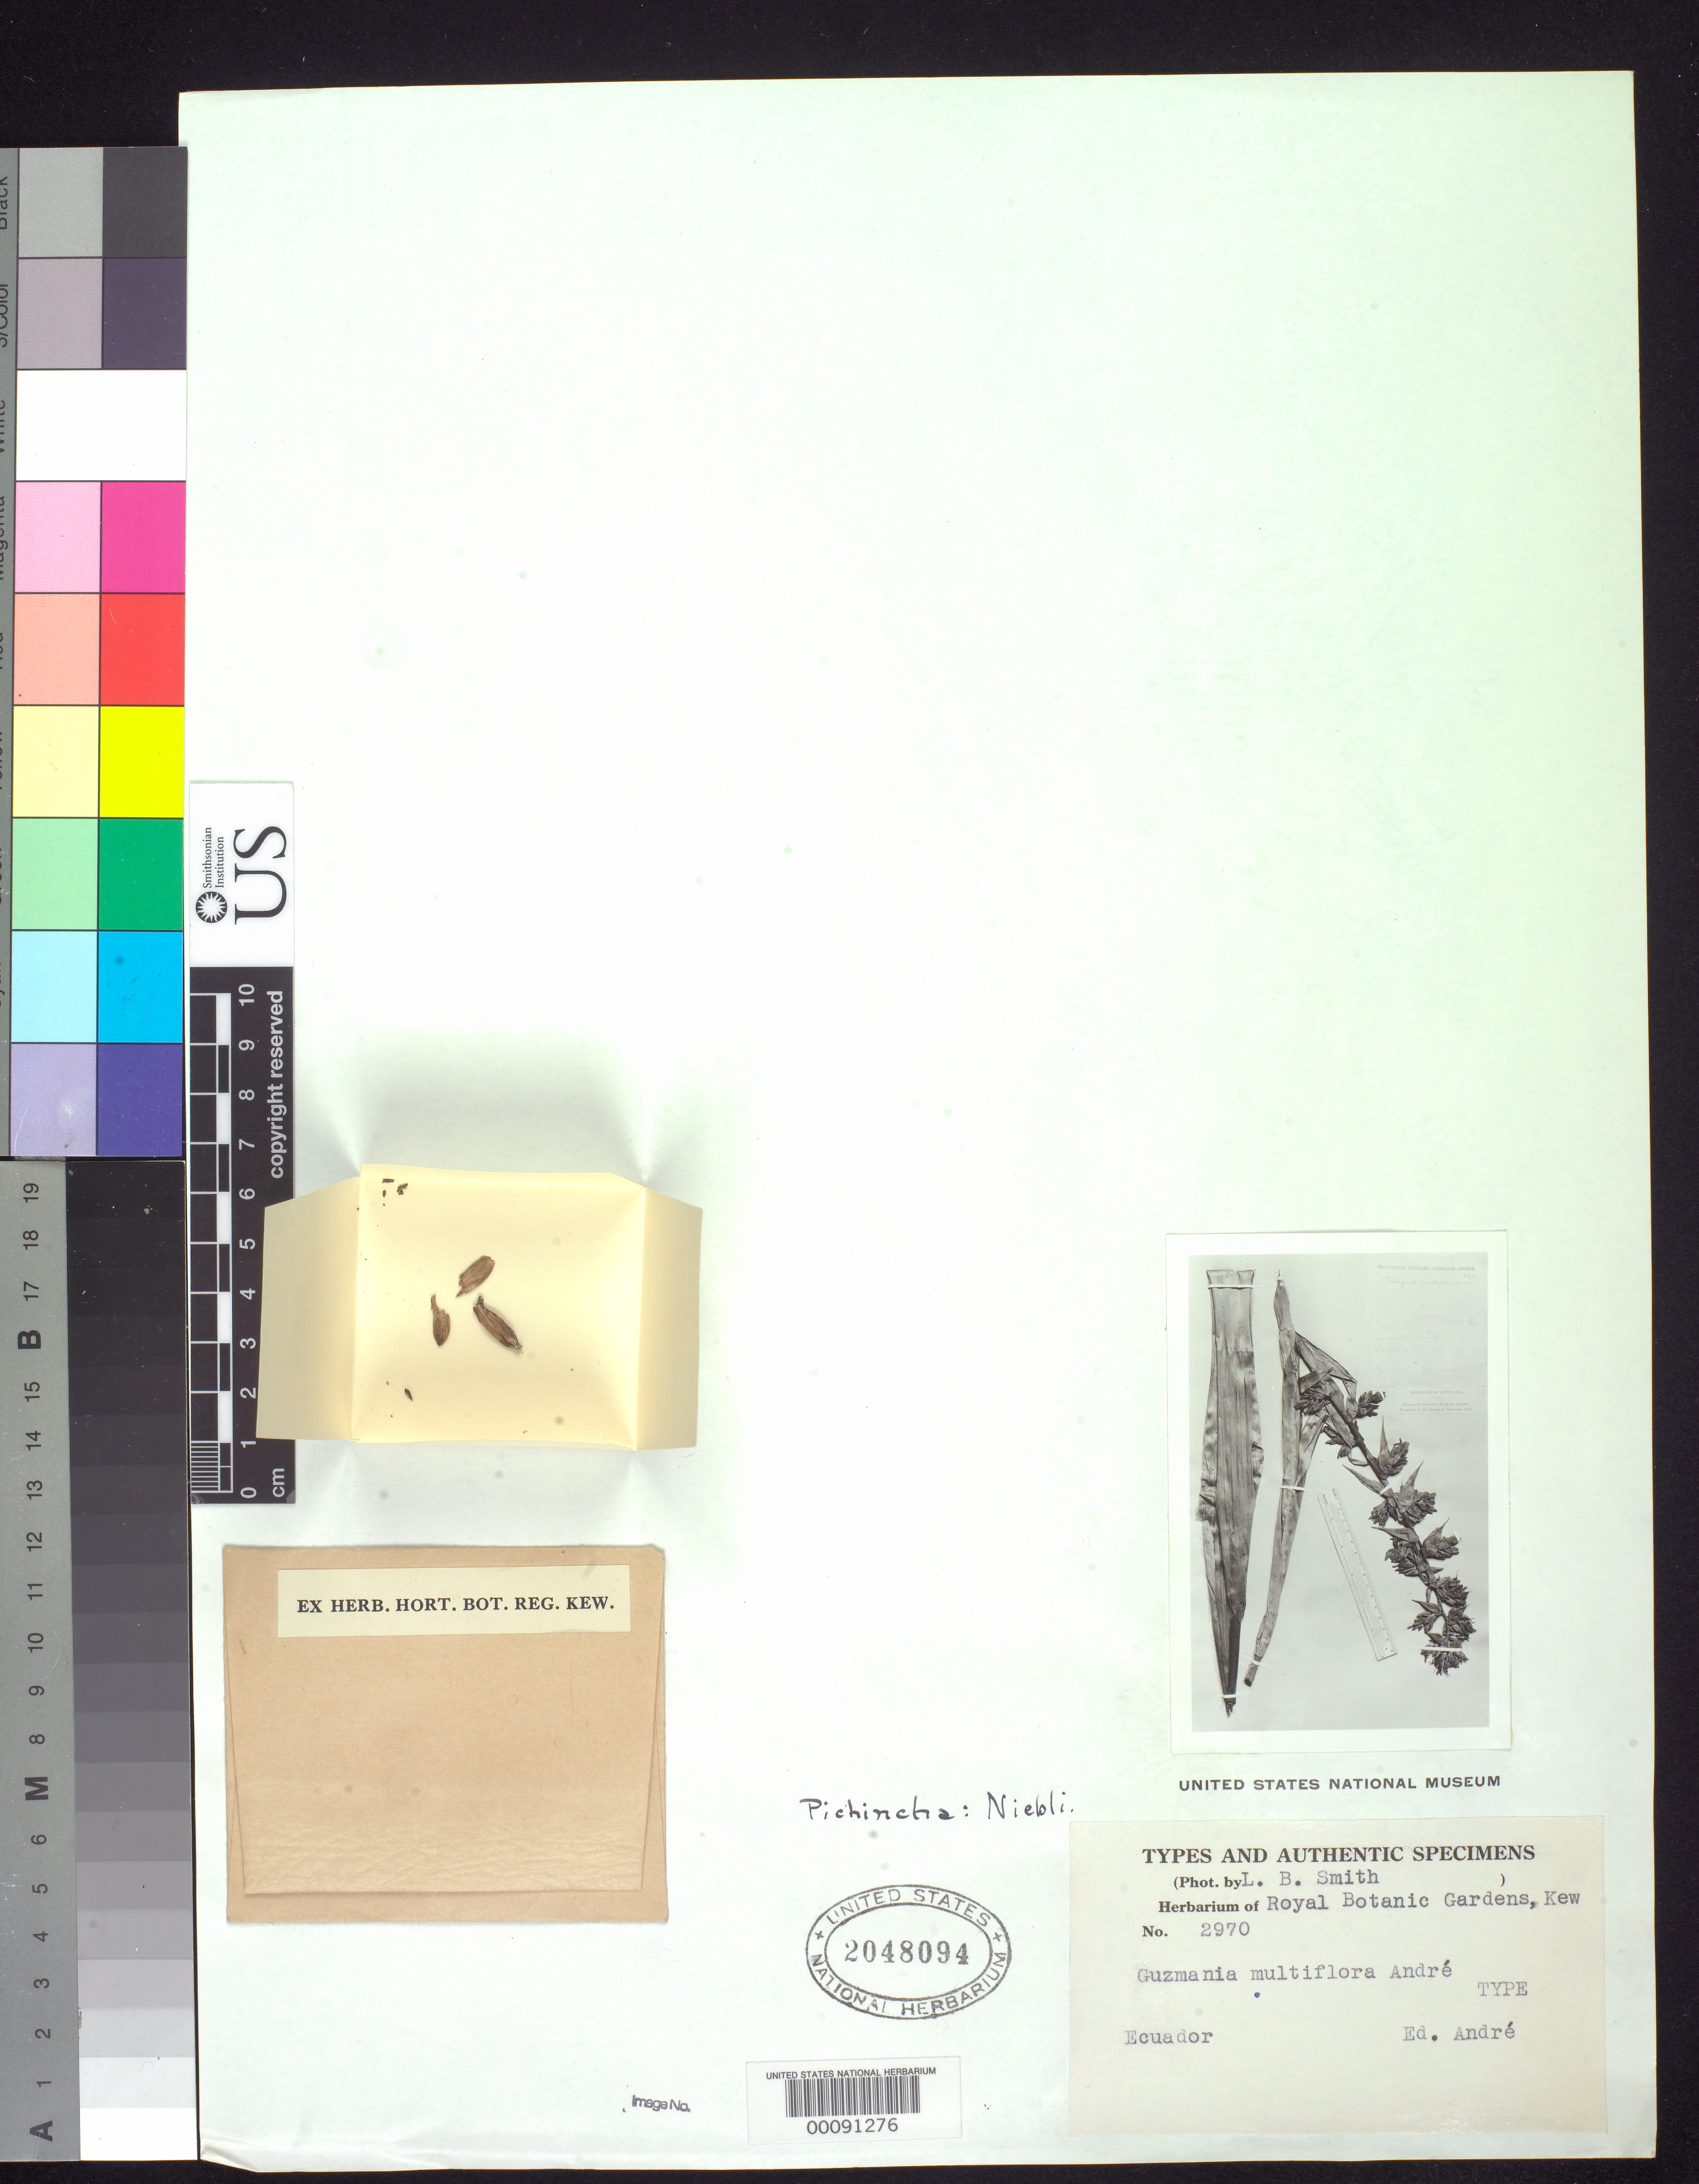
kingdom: Plantae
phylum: Tracheophyta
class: Liliopsida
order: Poales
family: Bromeliaceae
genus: Caraguata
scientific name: Caraguata multiflora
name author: André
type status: Type Fragment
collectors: É. F. André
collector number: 2970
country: Ecuador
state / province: Pichincha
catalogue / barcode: US 2048094